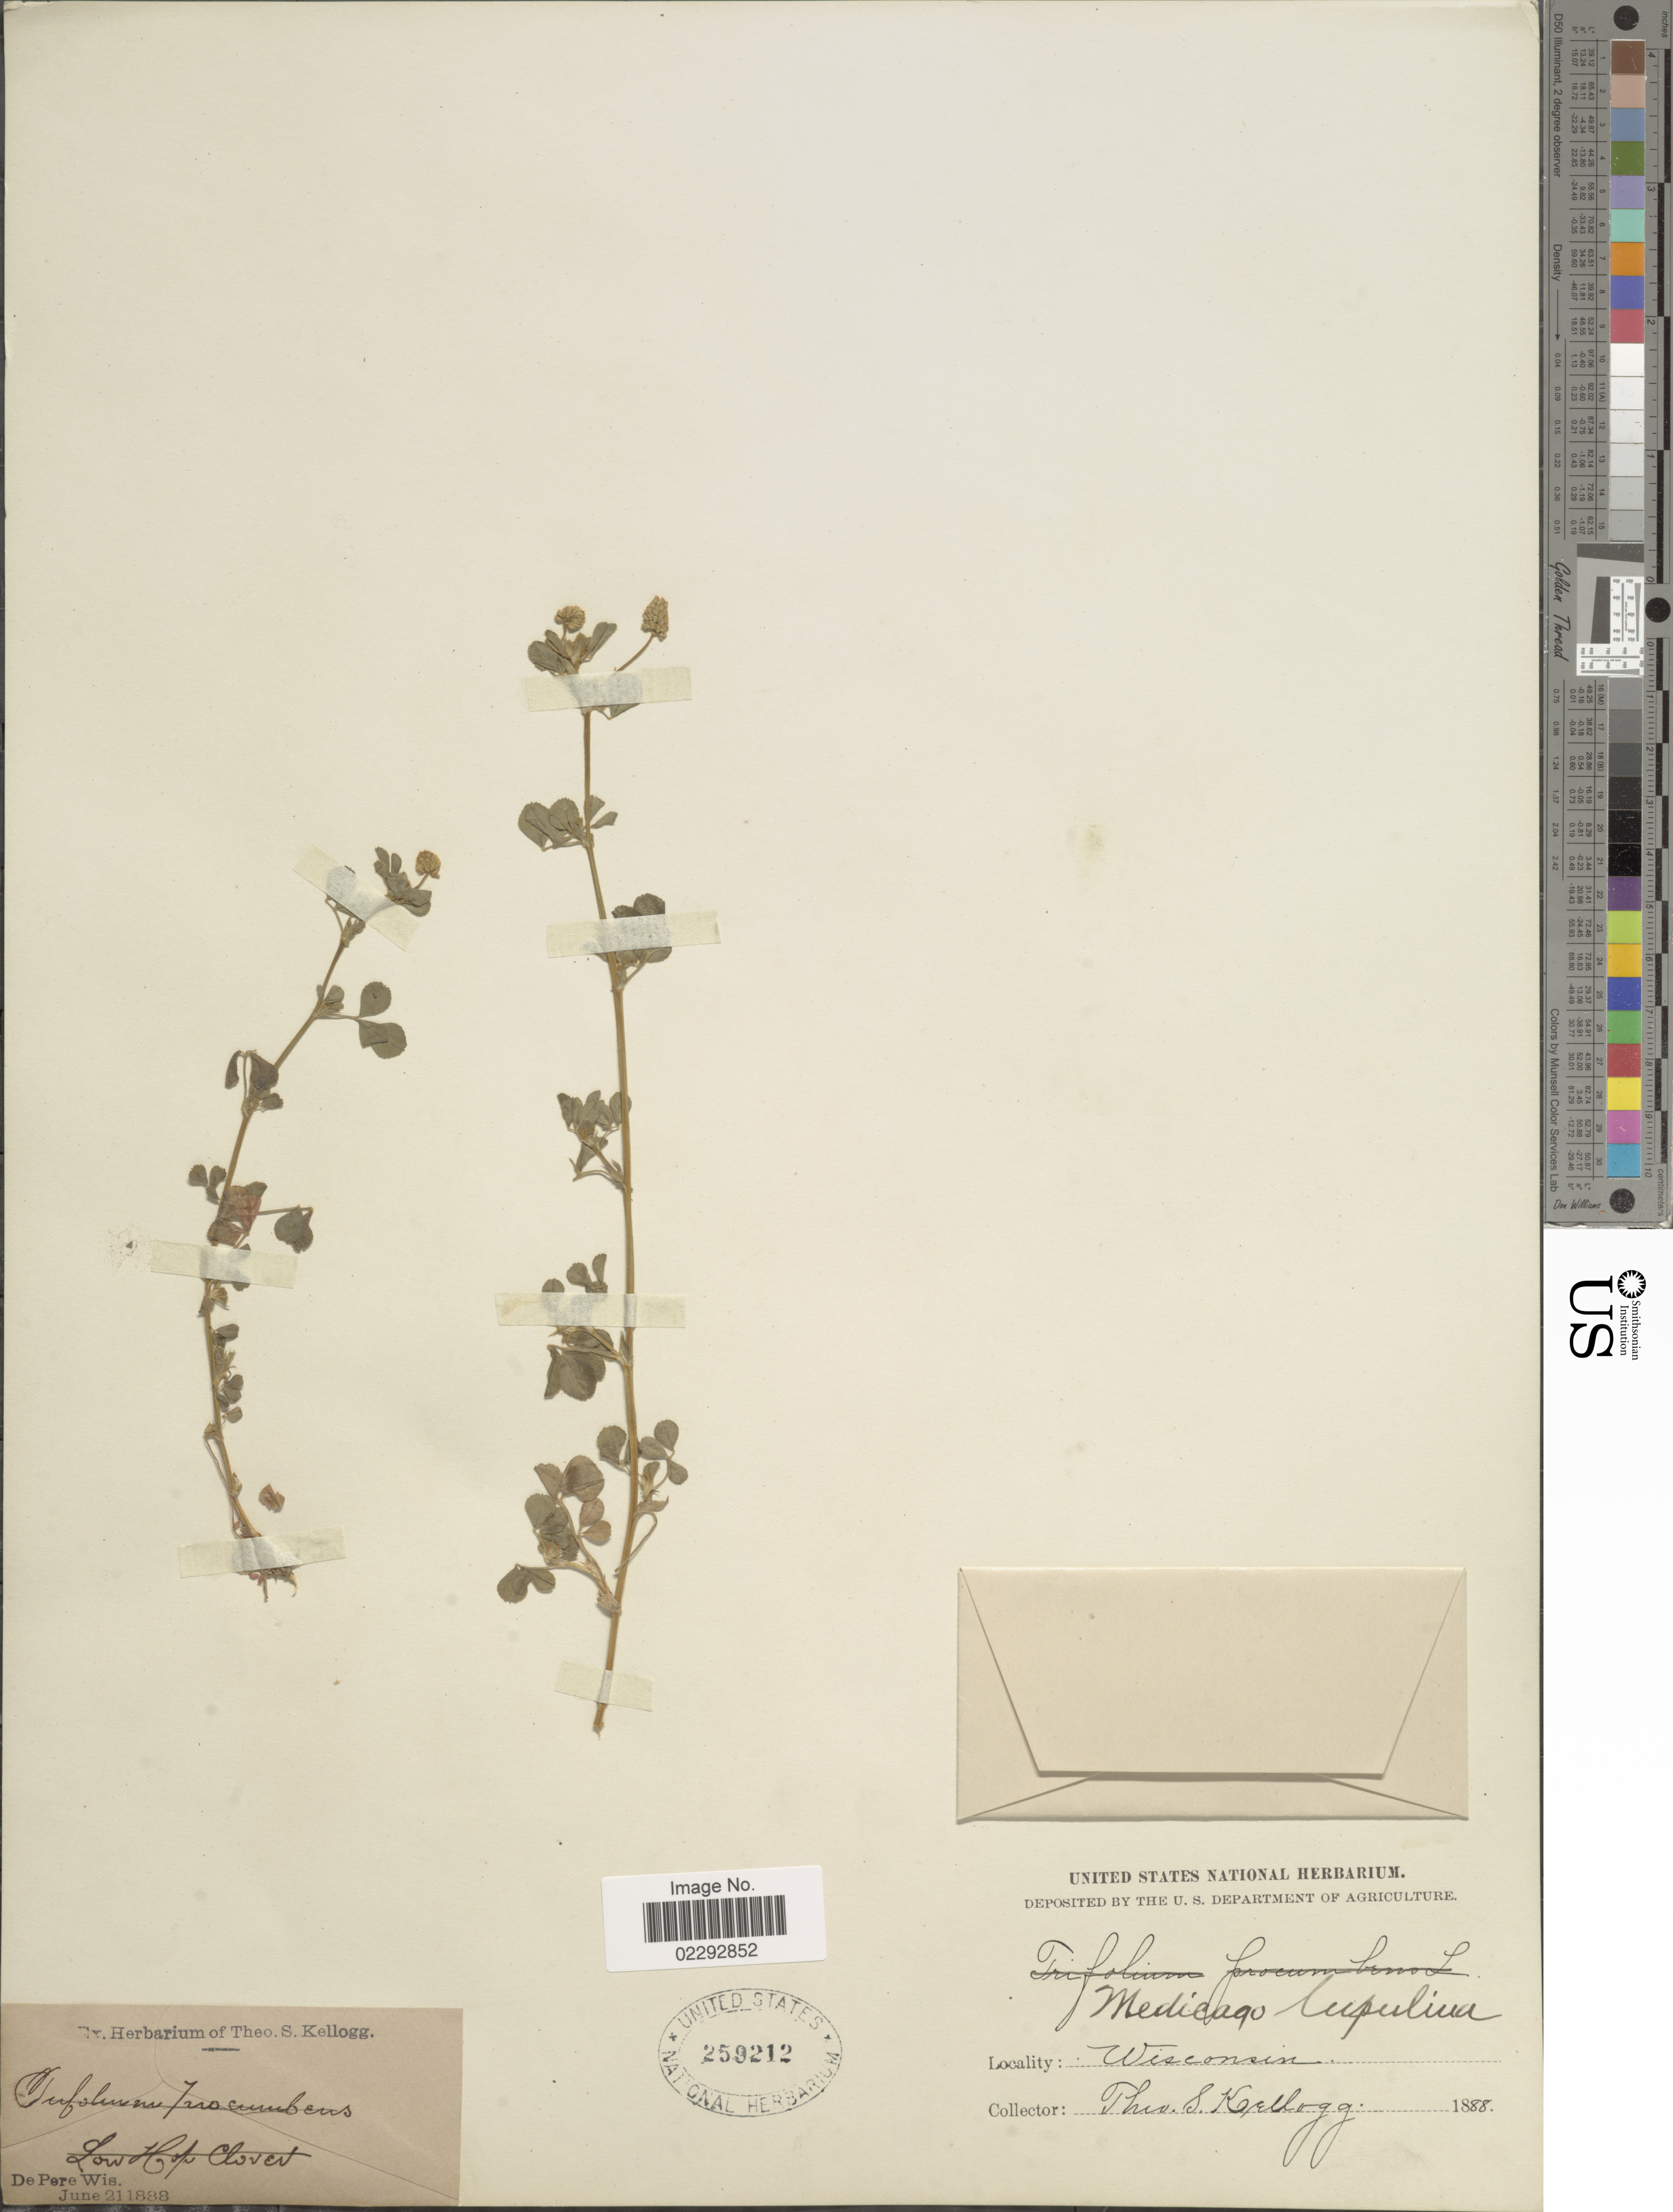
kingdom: Plantae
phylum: Tracheophyta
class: Magnoliopsida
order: Fabales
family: Fabaceae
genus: Medicago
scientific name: Medicago lupulina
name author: L.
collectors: T. S. Kellogg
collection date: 1888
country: United States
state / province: Wisconsin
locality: Wisconsin.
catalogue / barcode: US 259212